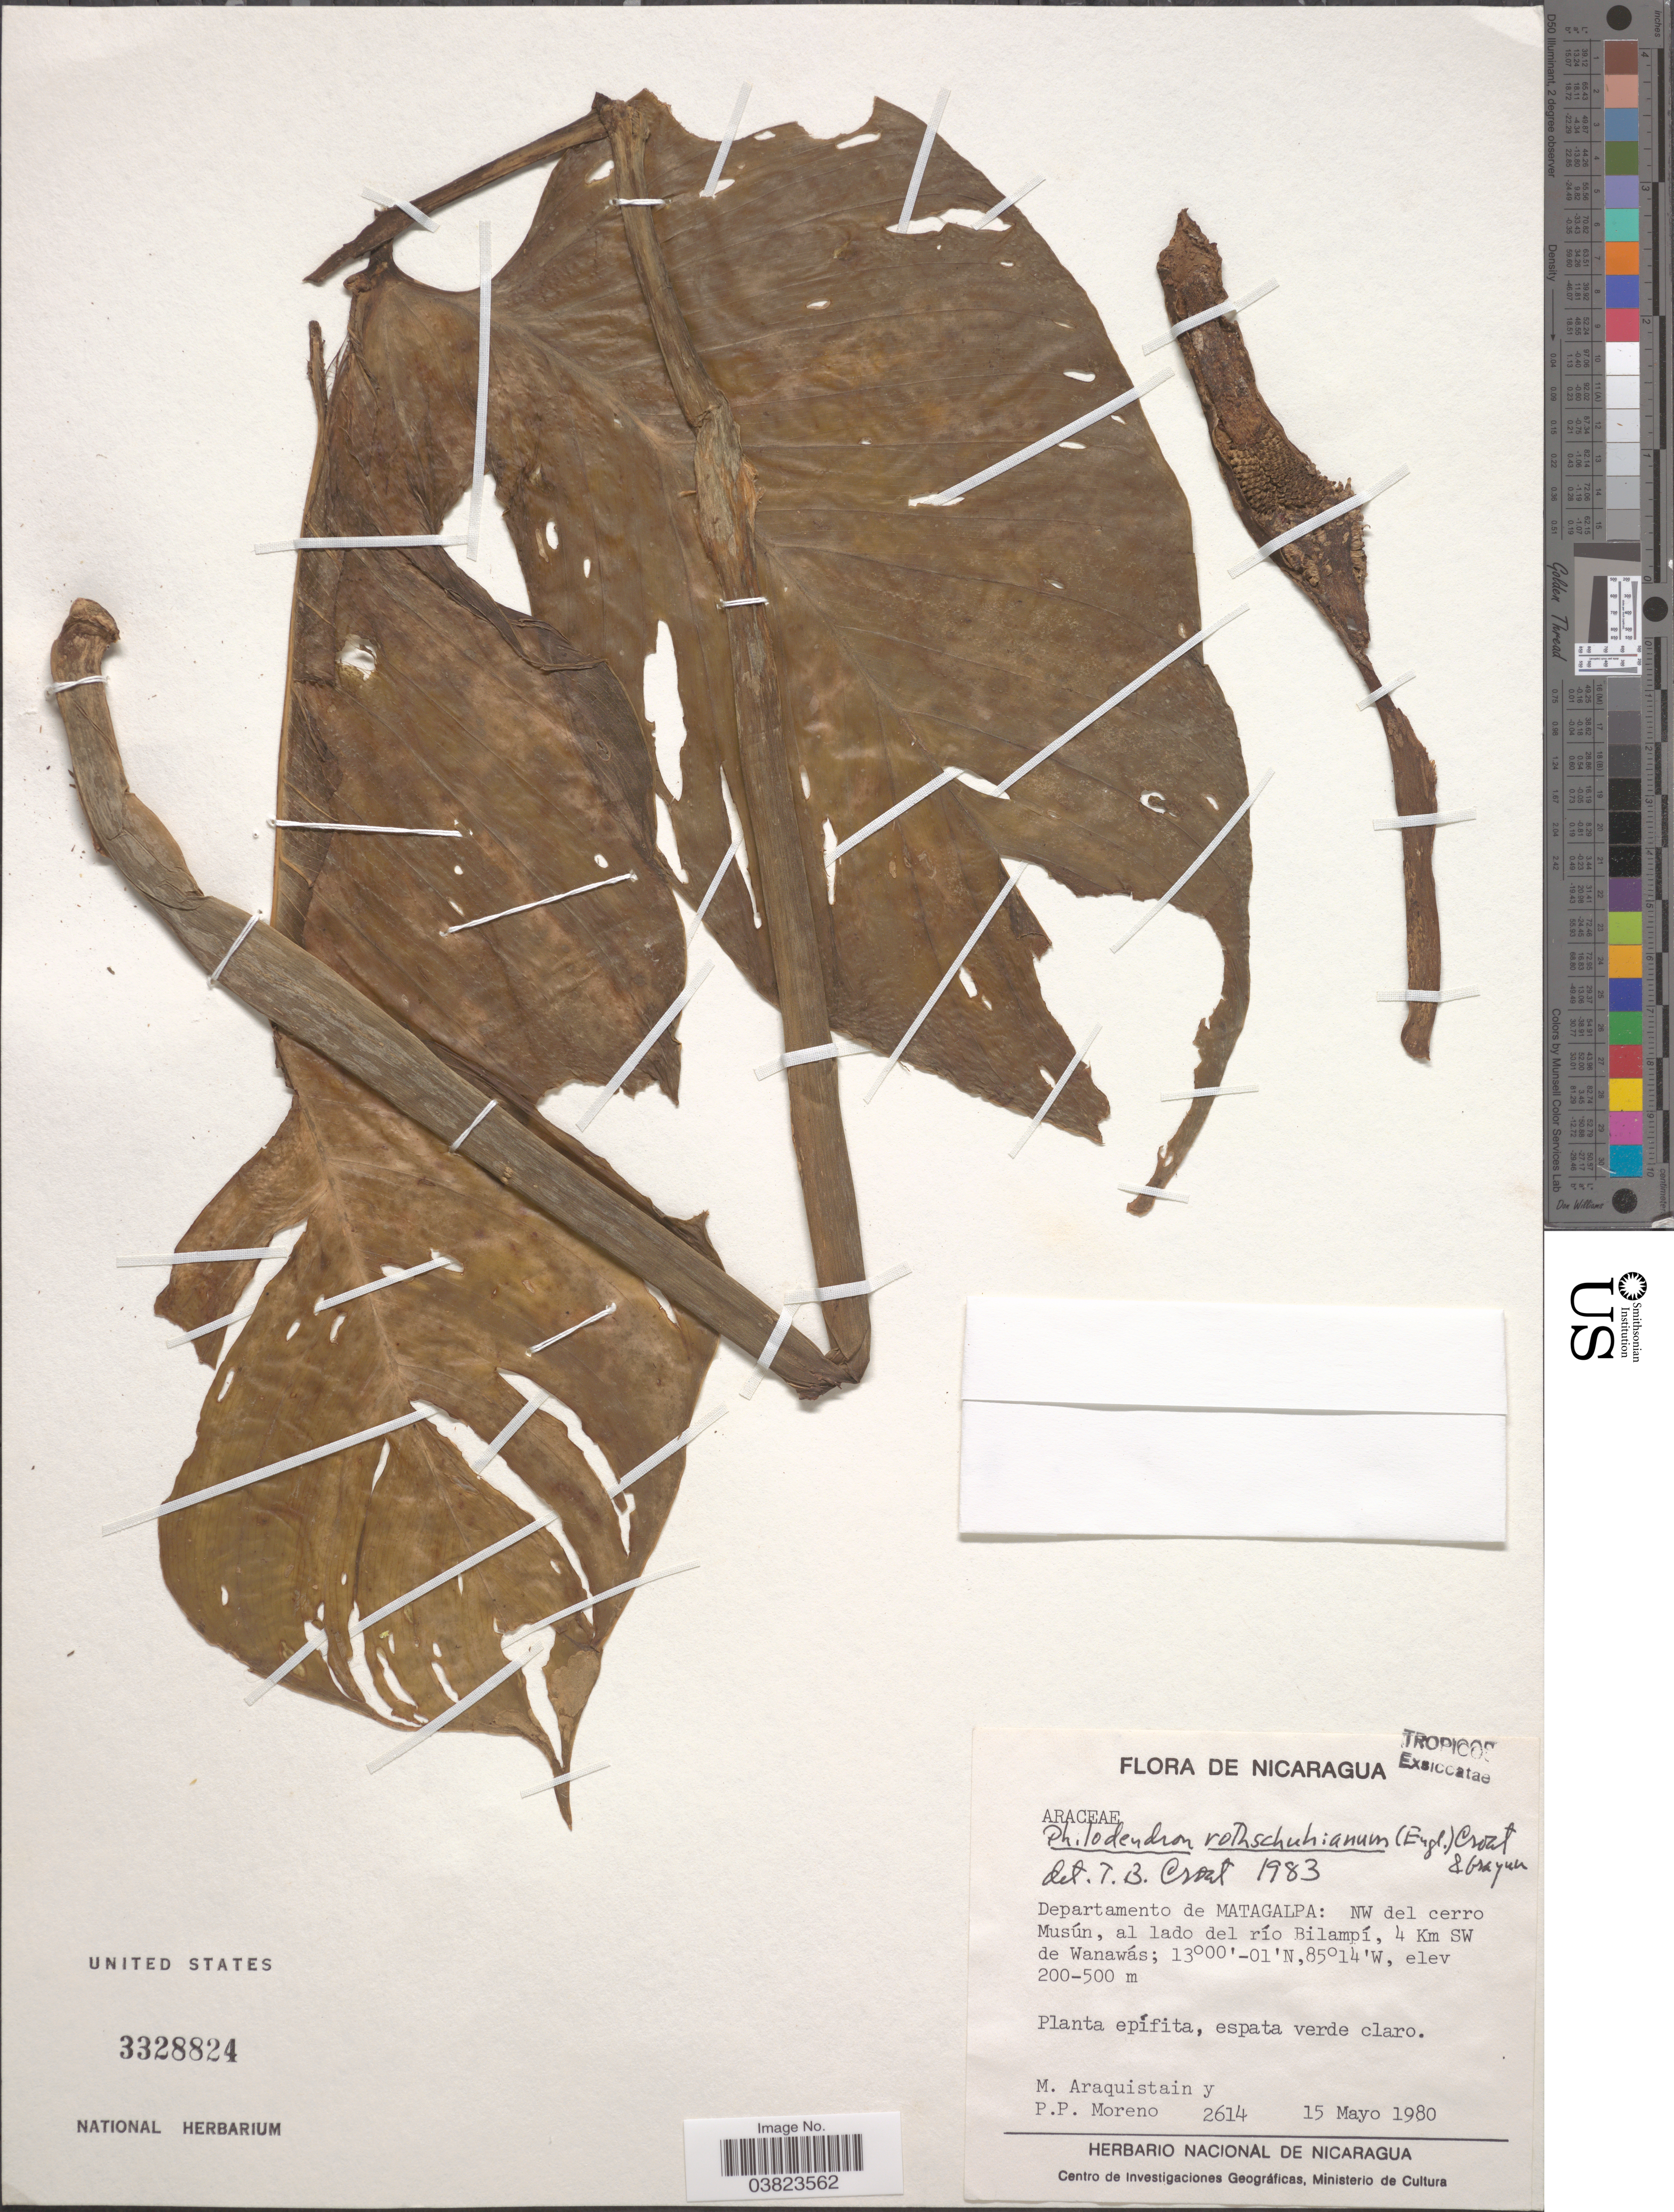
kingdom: Plantae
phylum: Tracheophyta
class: Liliopsida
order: Alismatales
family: Araceae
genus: Philodendron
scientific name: Philodendron rothschuhianum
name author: (Engl.) Croat & Grayum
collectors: M. Araquistain & P. Moreno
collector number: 2614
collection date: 1980-05-15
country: Nicaragua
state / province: Matagalpa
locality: Departamento de Matagalpa: NW del cerro Musún, al lado del río Bilampí, 4 Km SW of Wanawás.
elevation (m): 200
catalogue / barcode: US 3328824